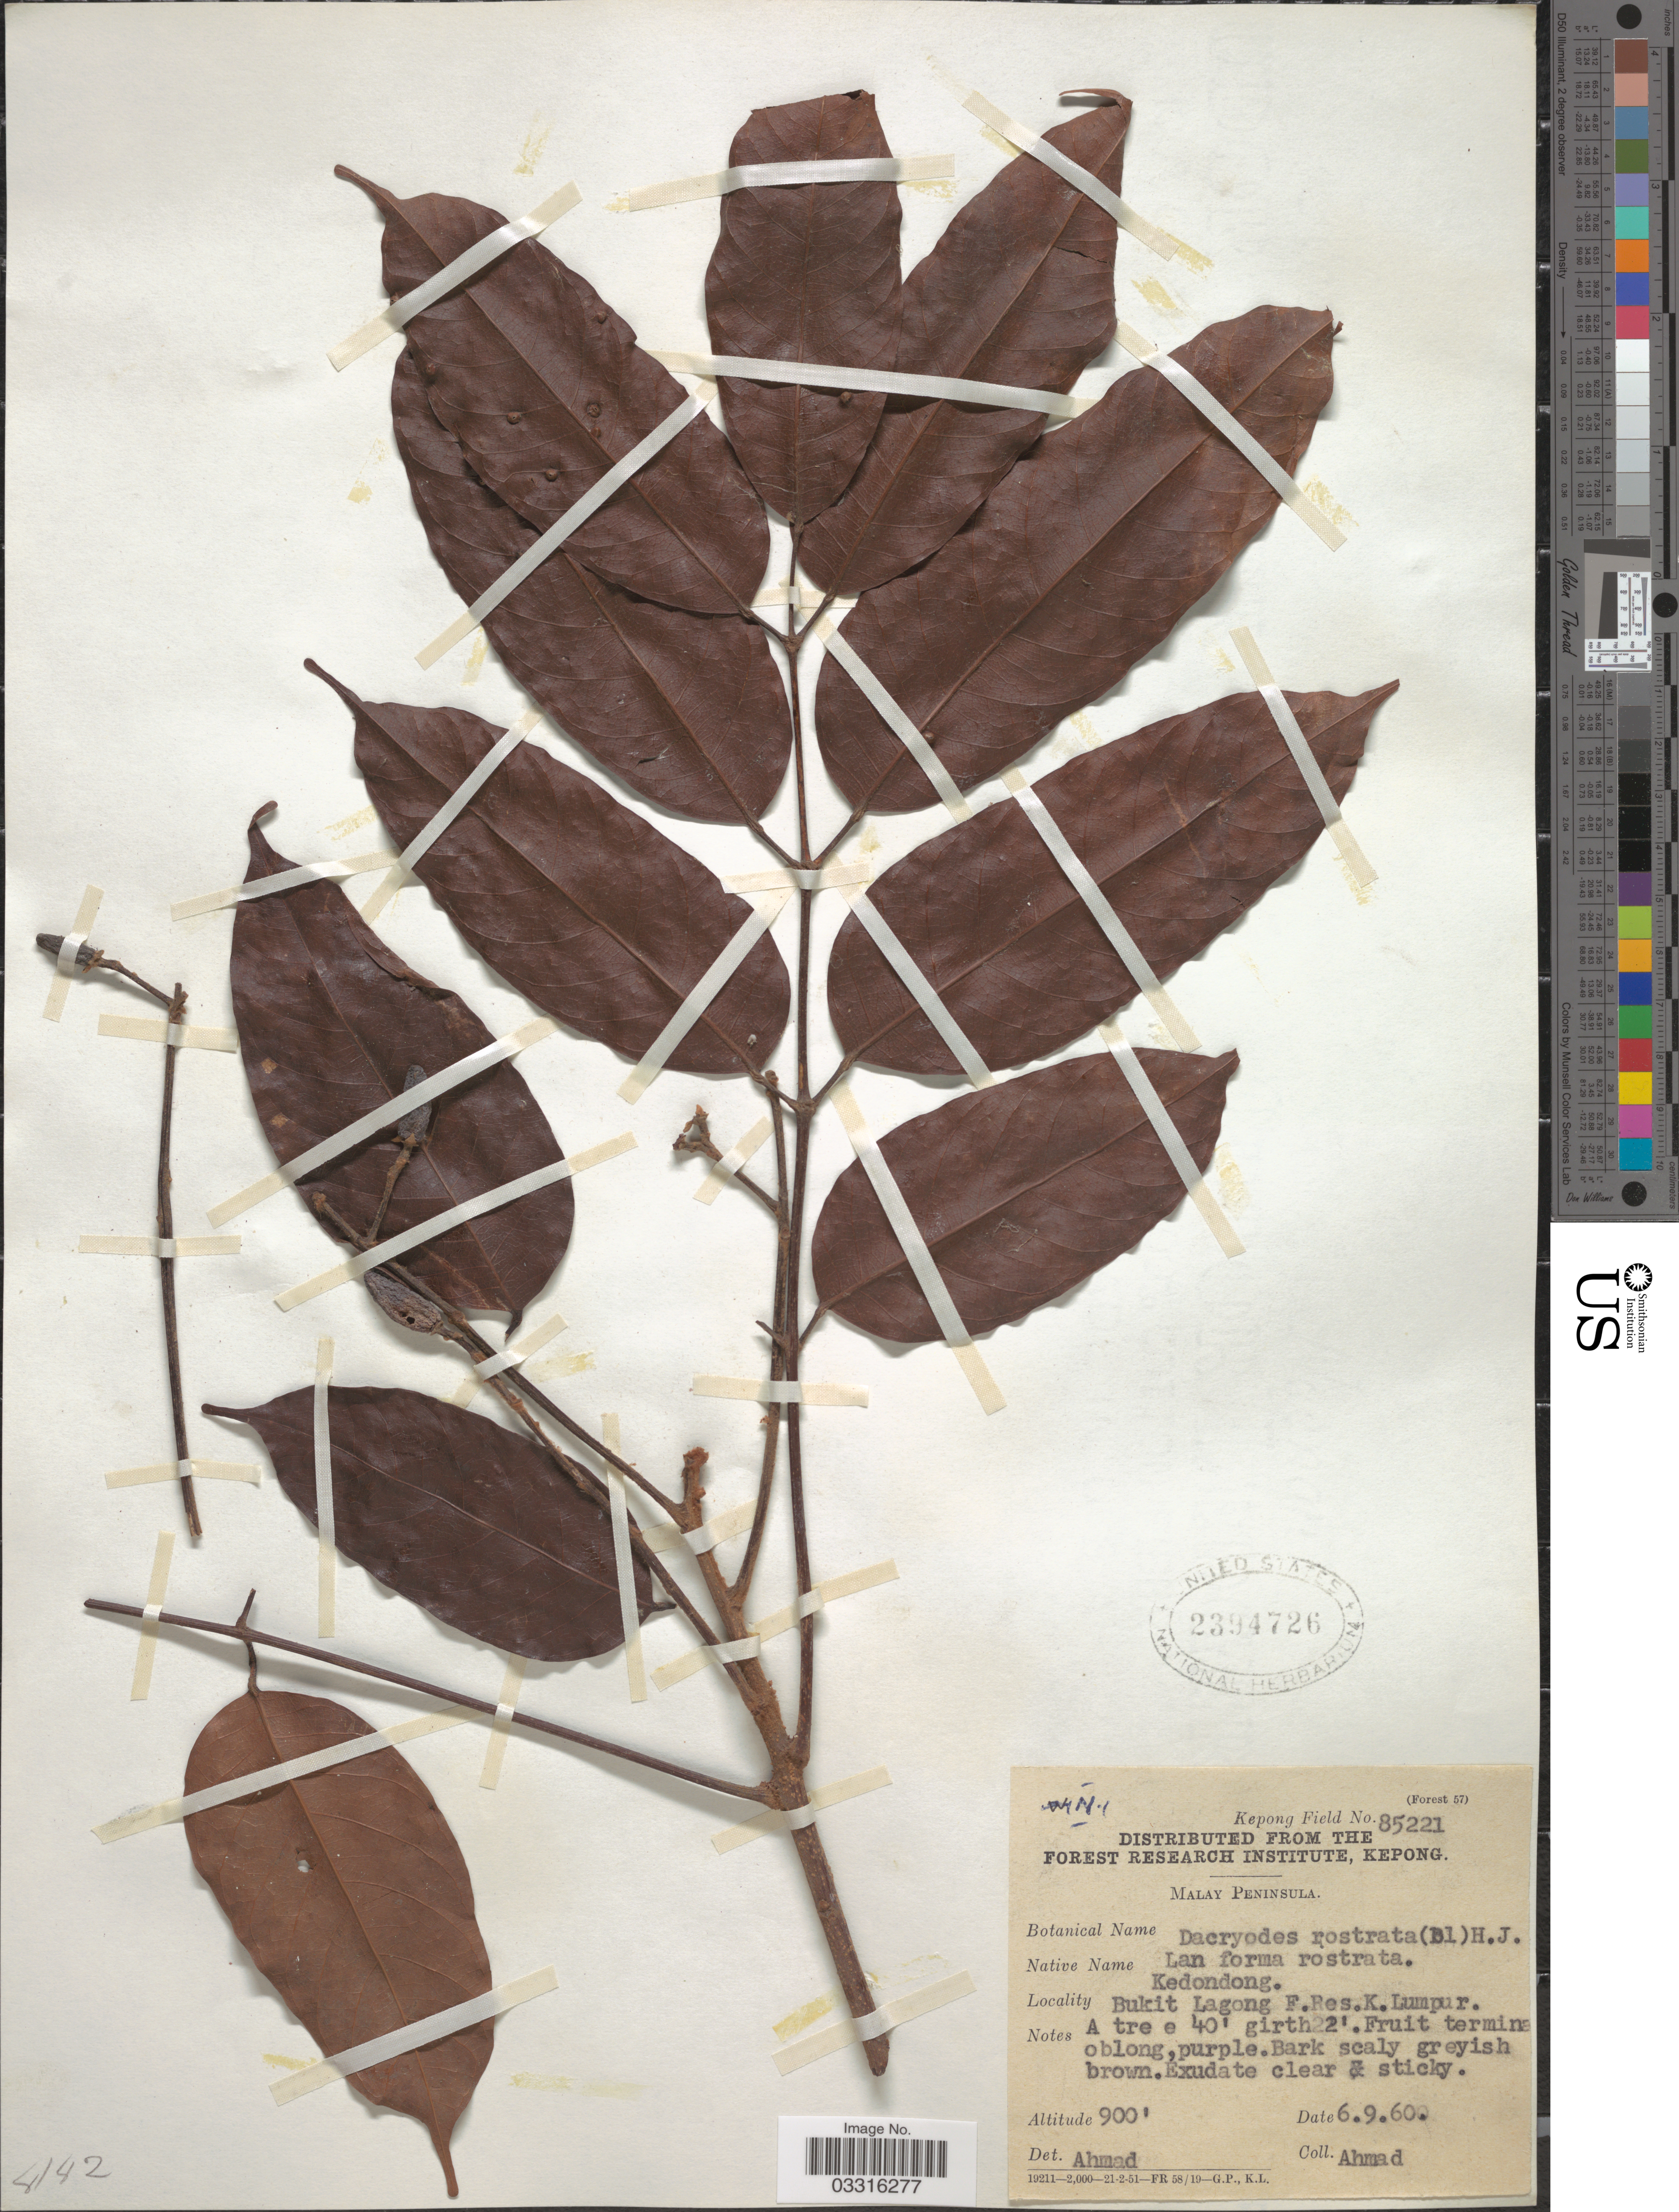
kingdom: Plantae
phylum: Tracheophyta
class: Magnoliopsida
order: Sapindales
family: Burseraceae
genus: Dacryodes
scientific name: Dacryodes rostrata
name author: (Blume) H.J. Lam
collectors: -. Ahmad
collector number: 85221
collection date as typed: Transcribed d/m/y: 6/9/60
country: Malaysia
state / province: Kuala Lumpur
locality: Malay Peninsula, Bukit Lagong F. Res. K. Lumpur.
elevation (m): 274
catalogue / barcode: US 2394726